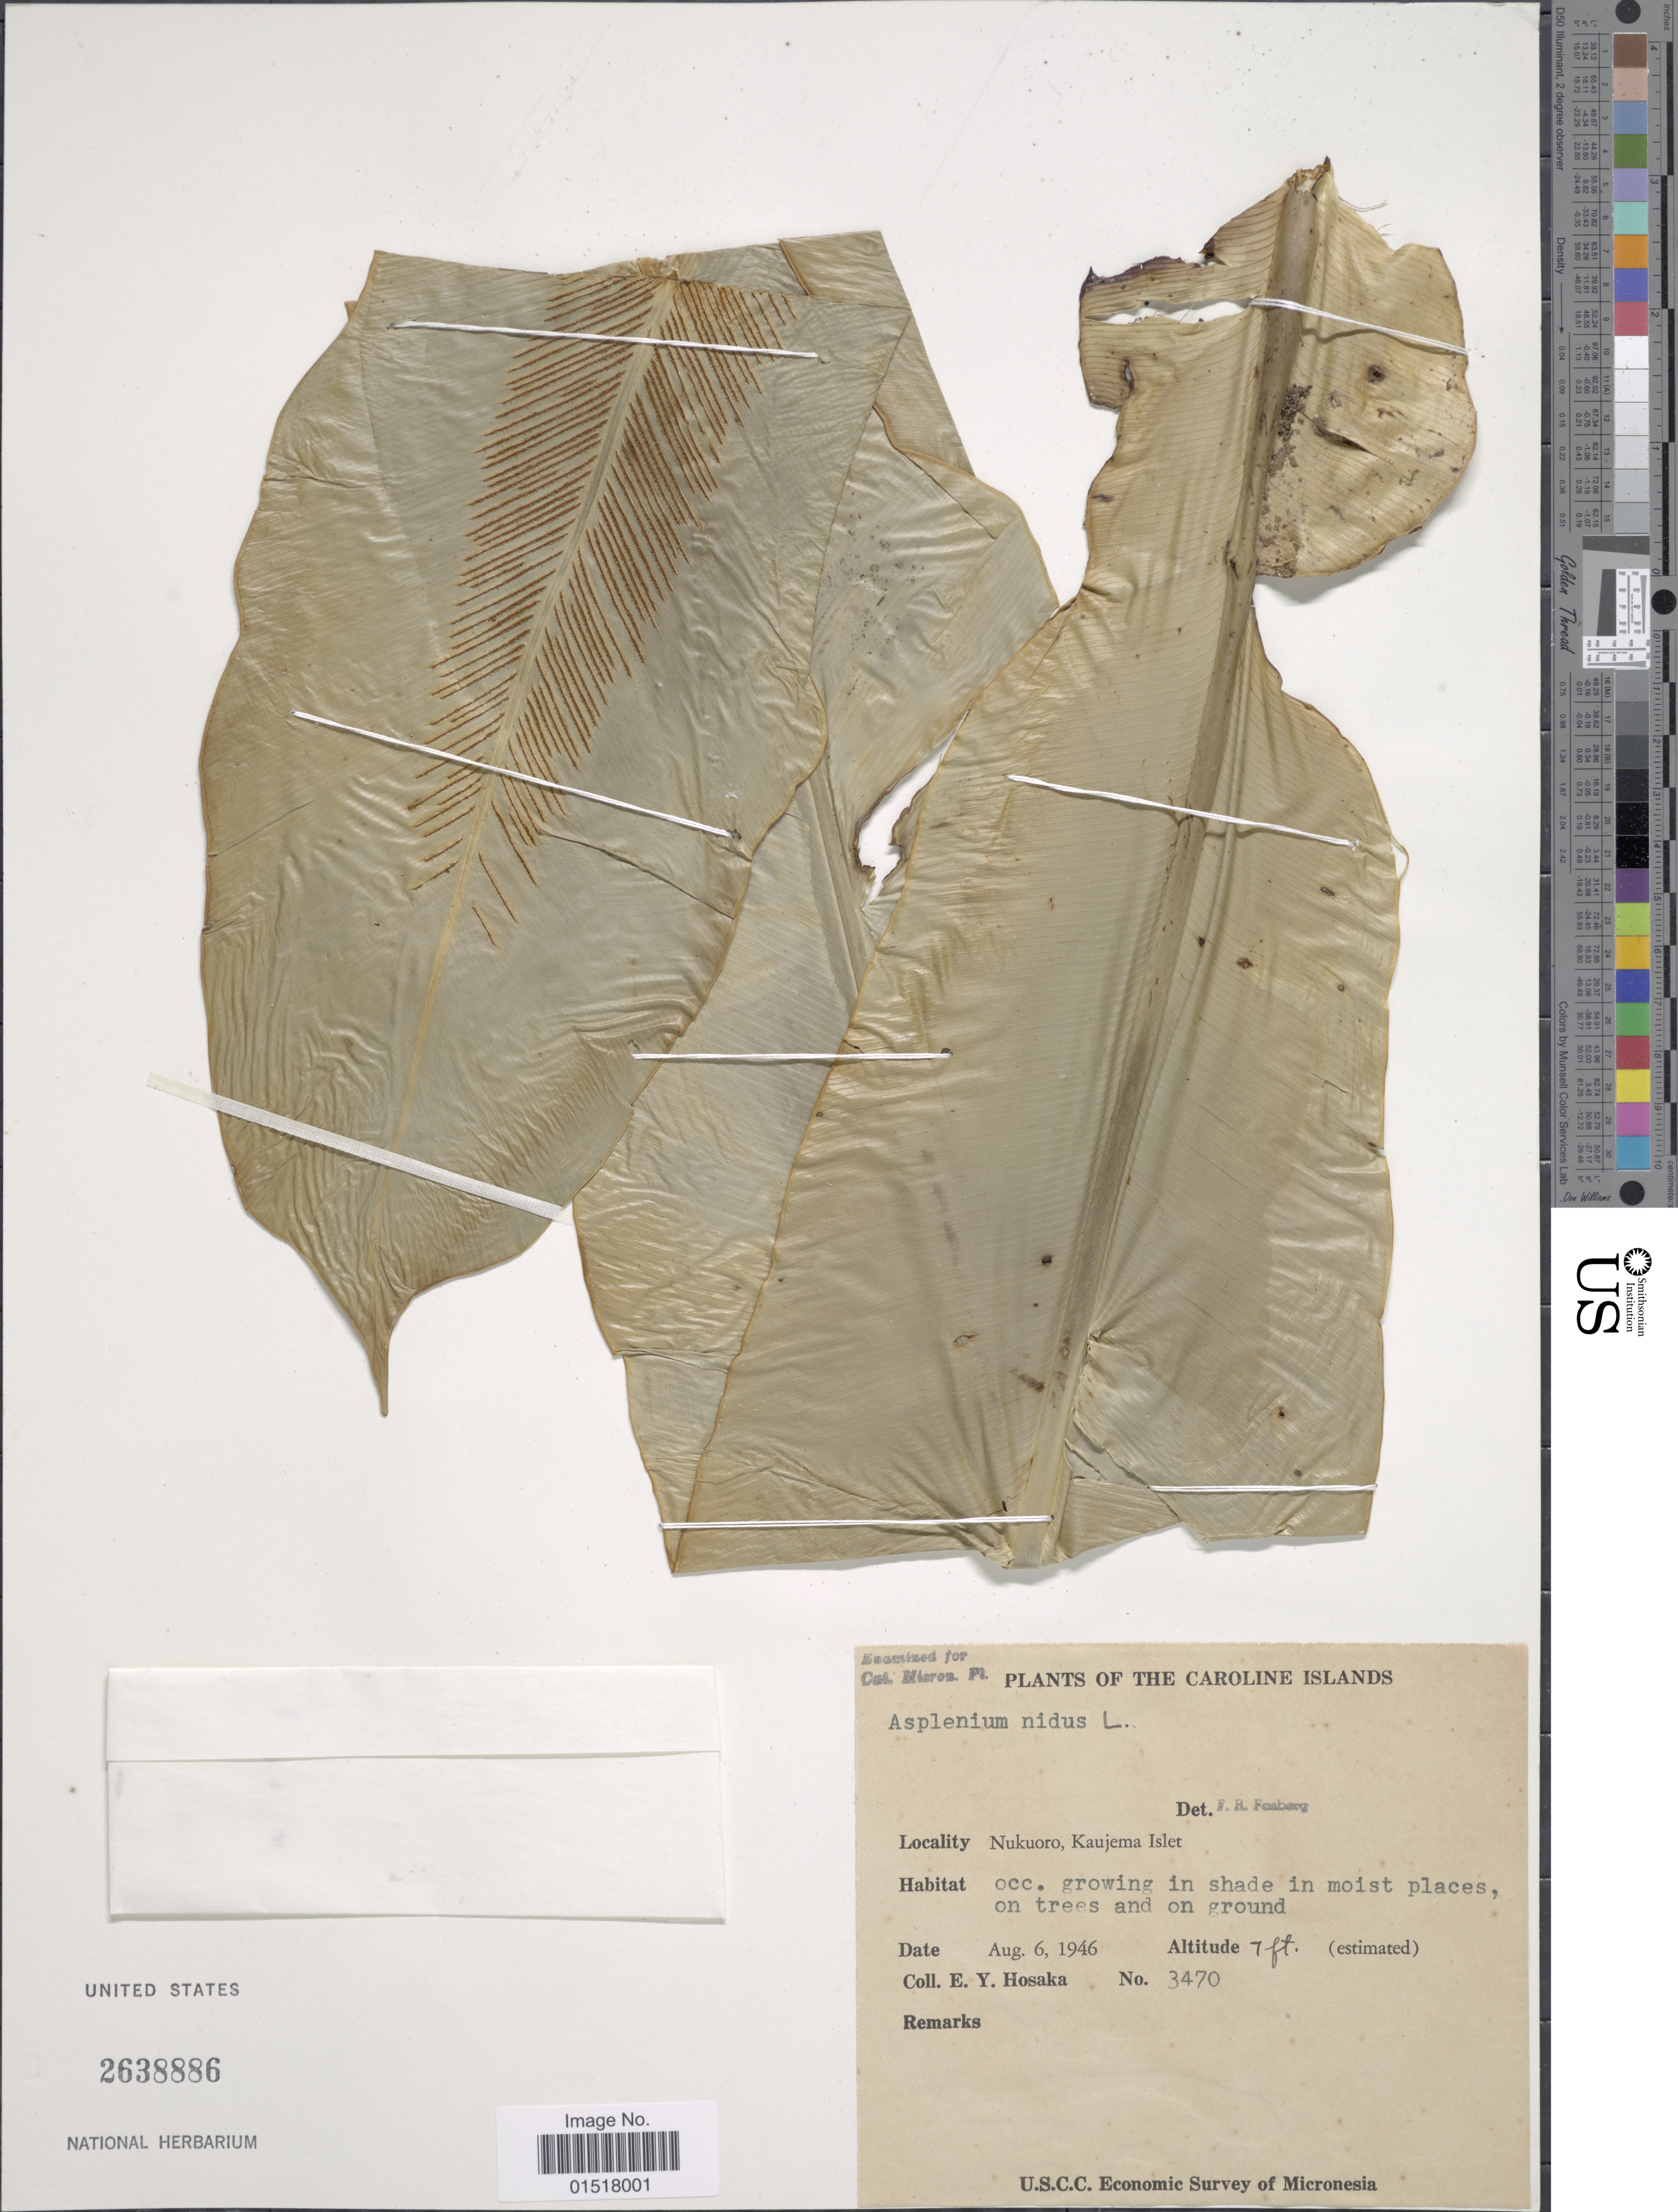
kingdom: Plantae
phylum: Tracheophyta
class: Polypodiopsida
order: Polypodiales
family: Aspleniaceae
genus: Asplenium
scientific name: Asplenium nidus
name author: L.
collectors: E. Y. Hosaka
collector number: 3470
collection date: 1946-08-06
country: Micronesia, Federated States of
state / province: Pohnpei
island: Nukuoro Atoll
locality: Caroline Islands. Nukuoro, Kaujema Islet.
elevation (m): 2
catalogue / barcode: US 2638886